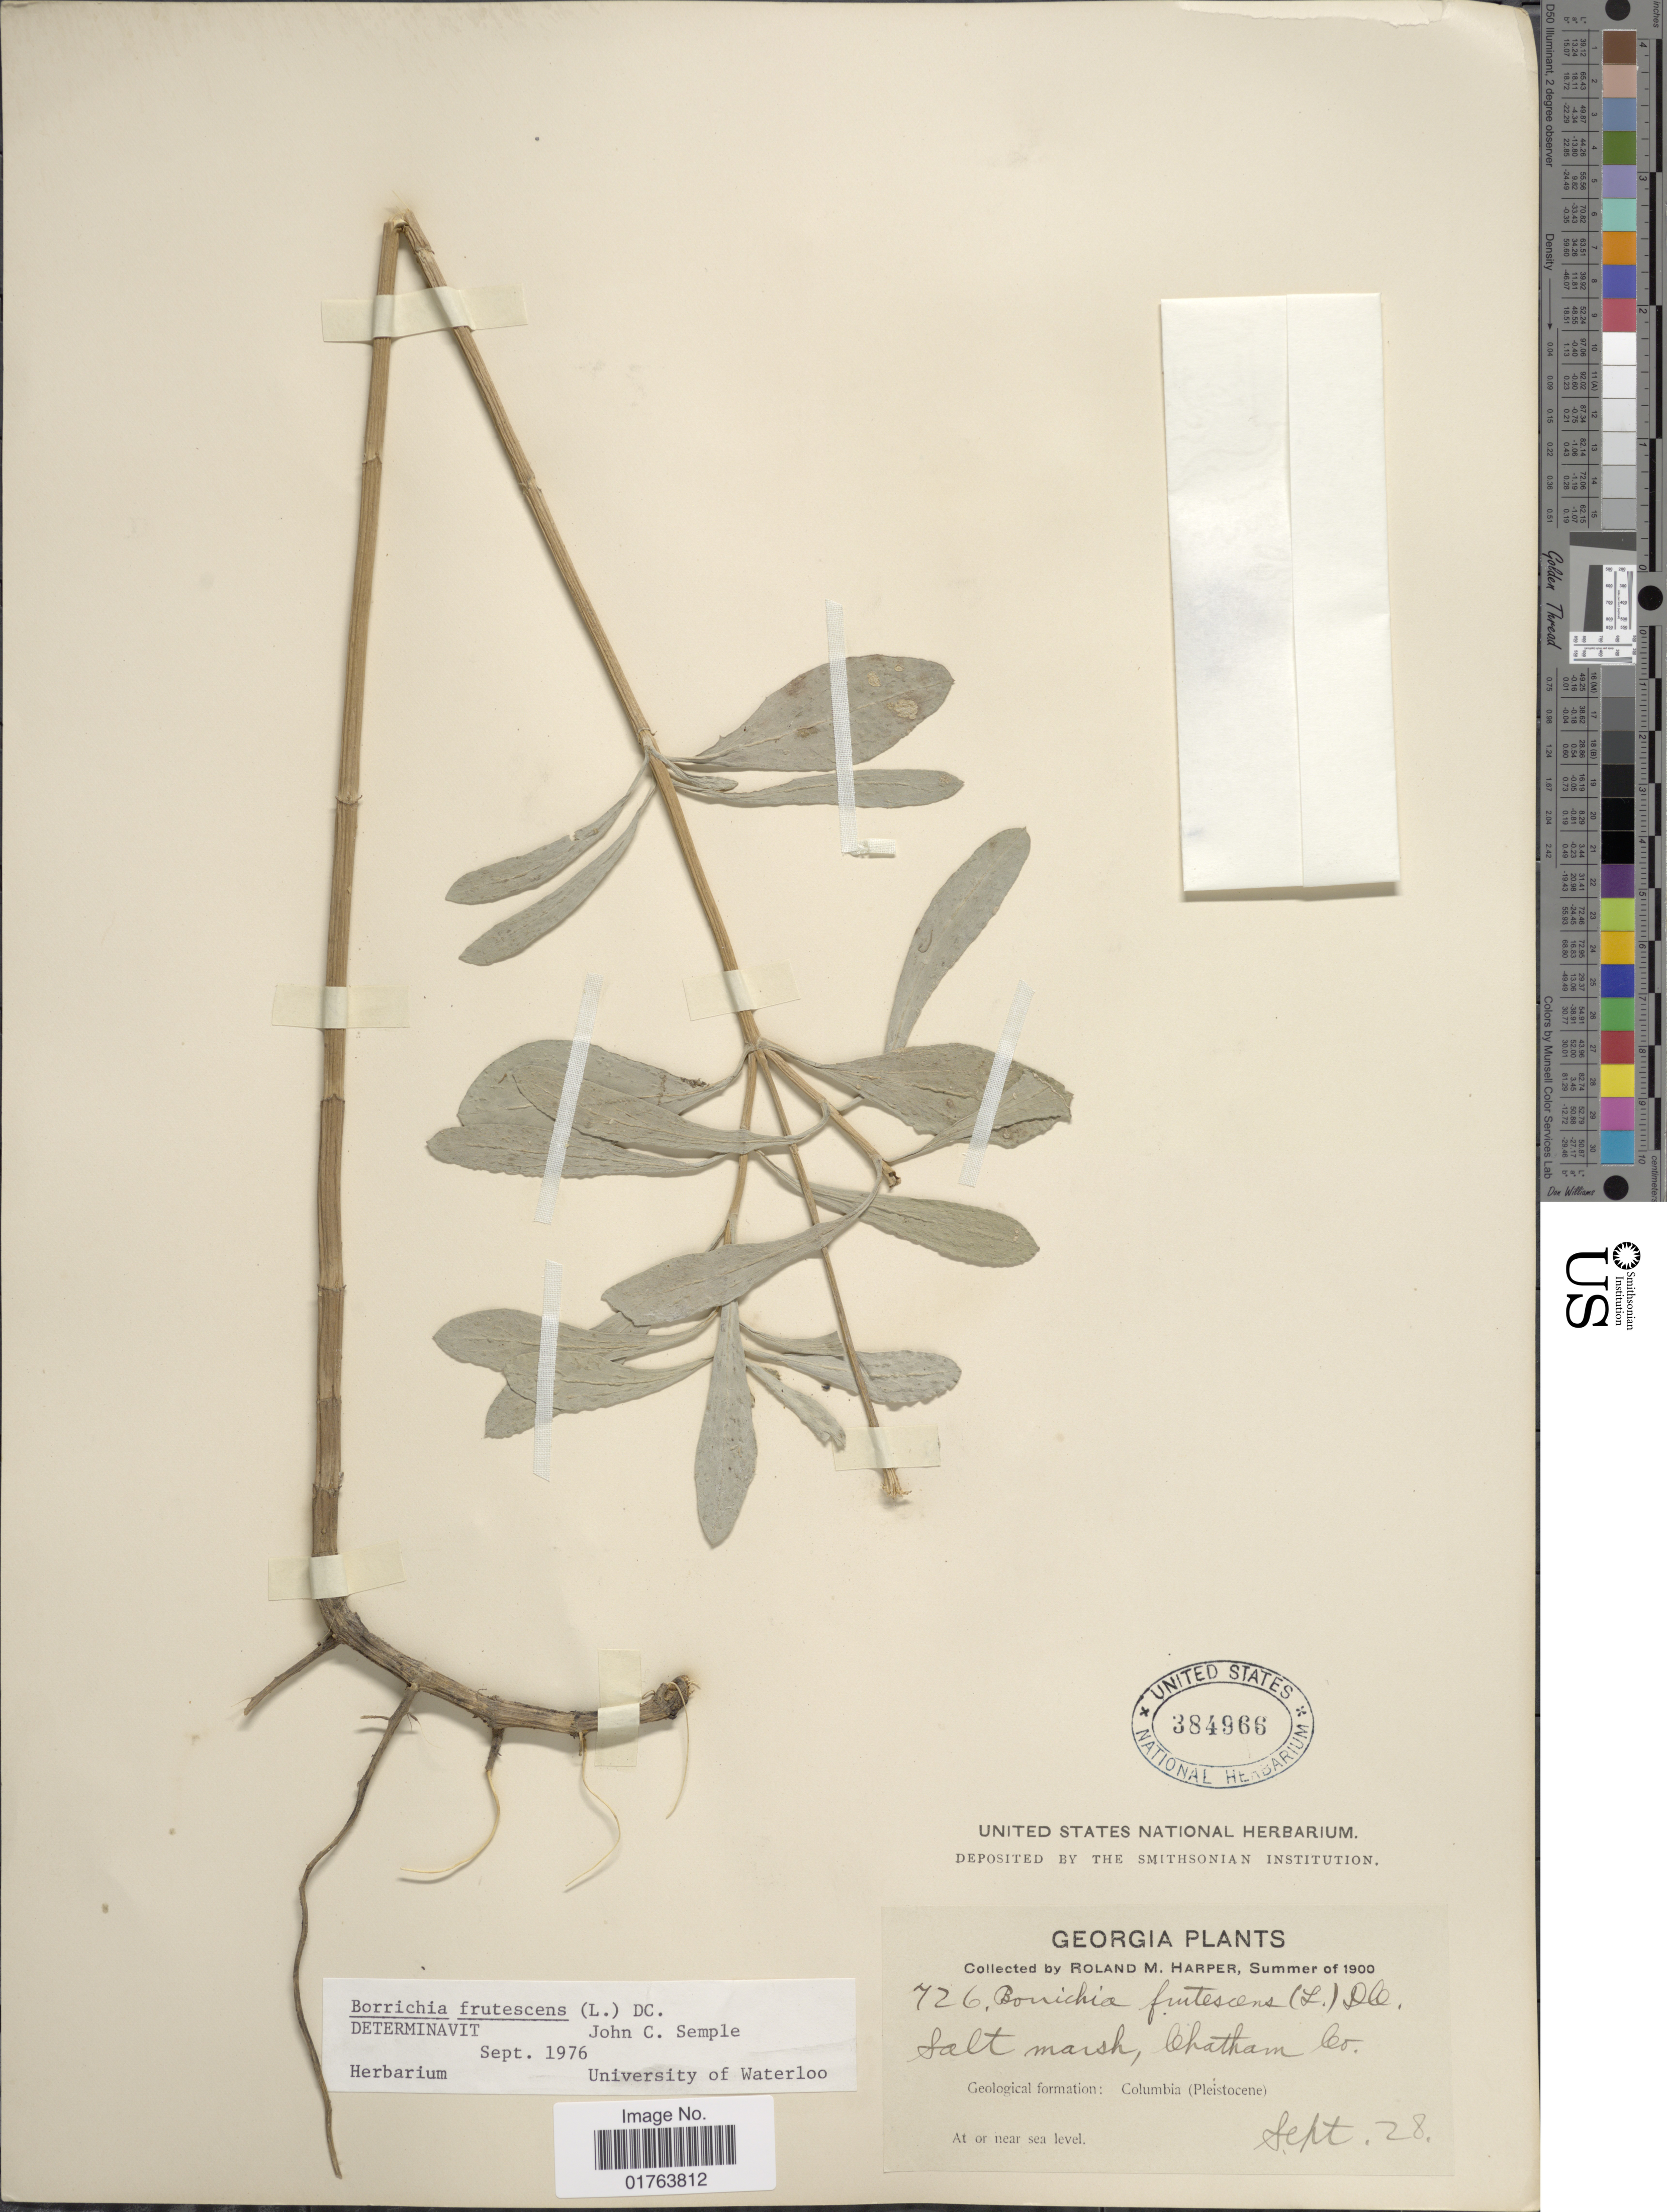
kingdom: Plantae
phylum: Tracheophyta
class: Magnoliopsida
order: Asterales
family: Asteraceae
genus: Borrichia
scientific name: Borrichia frutescens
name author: (L.) DC.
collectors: R. M. Harper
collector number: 726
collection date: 1900-09-28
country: United States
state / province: Georgia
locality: Salt marsh, Chatham Co.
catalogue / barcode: US 384966